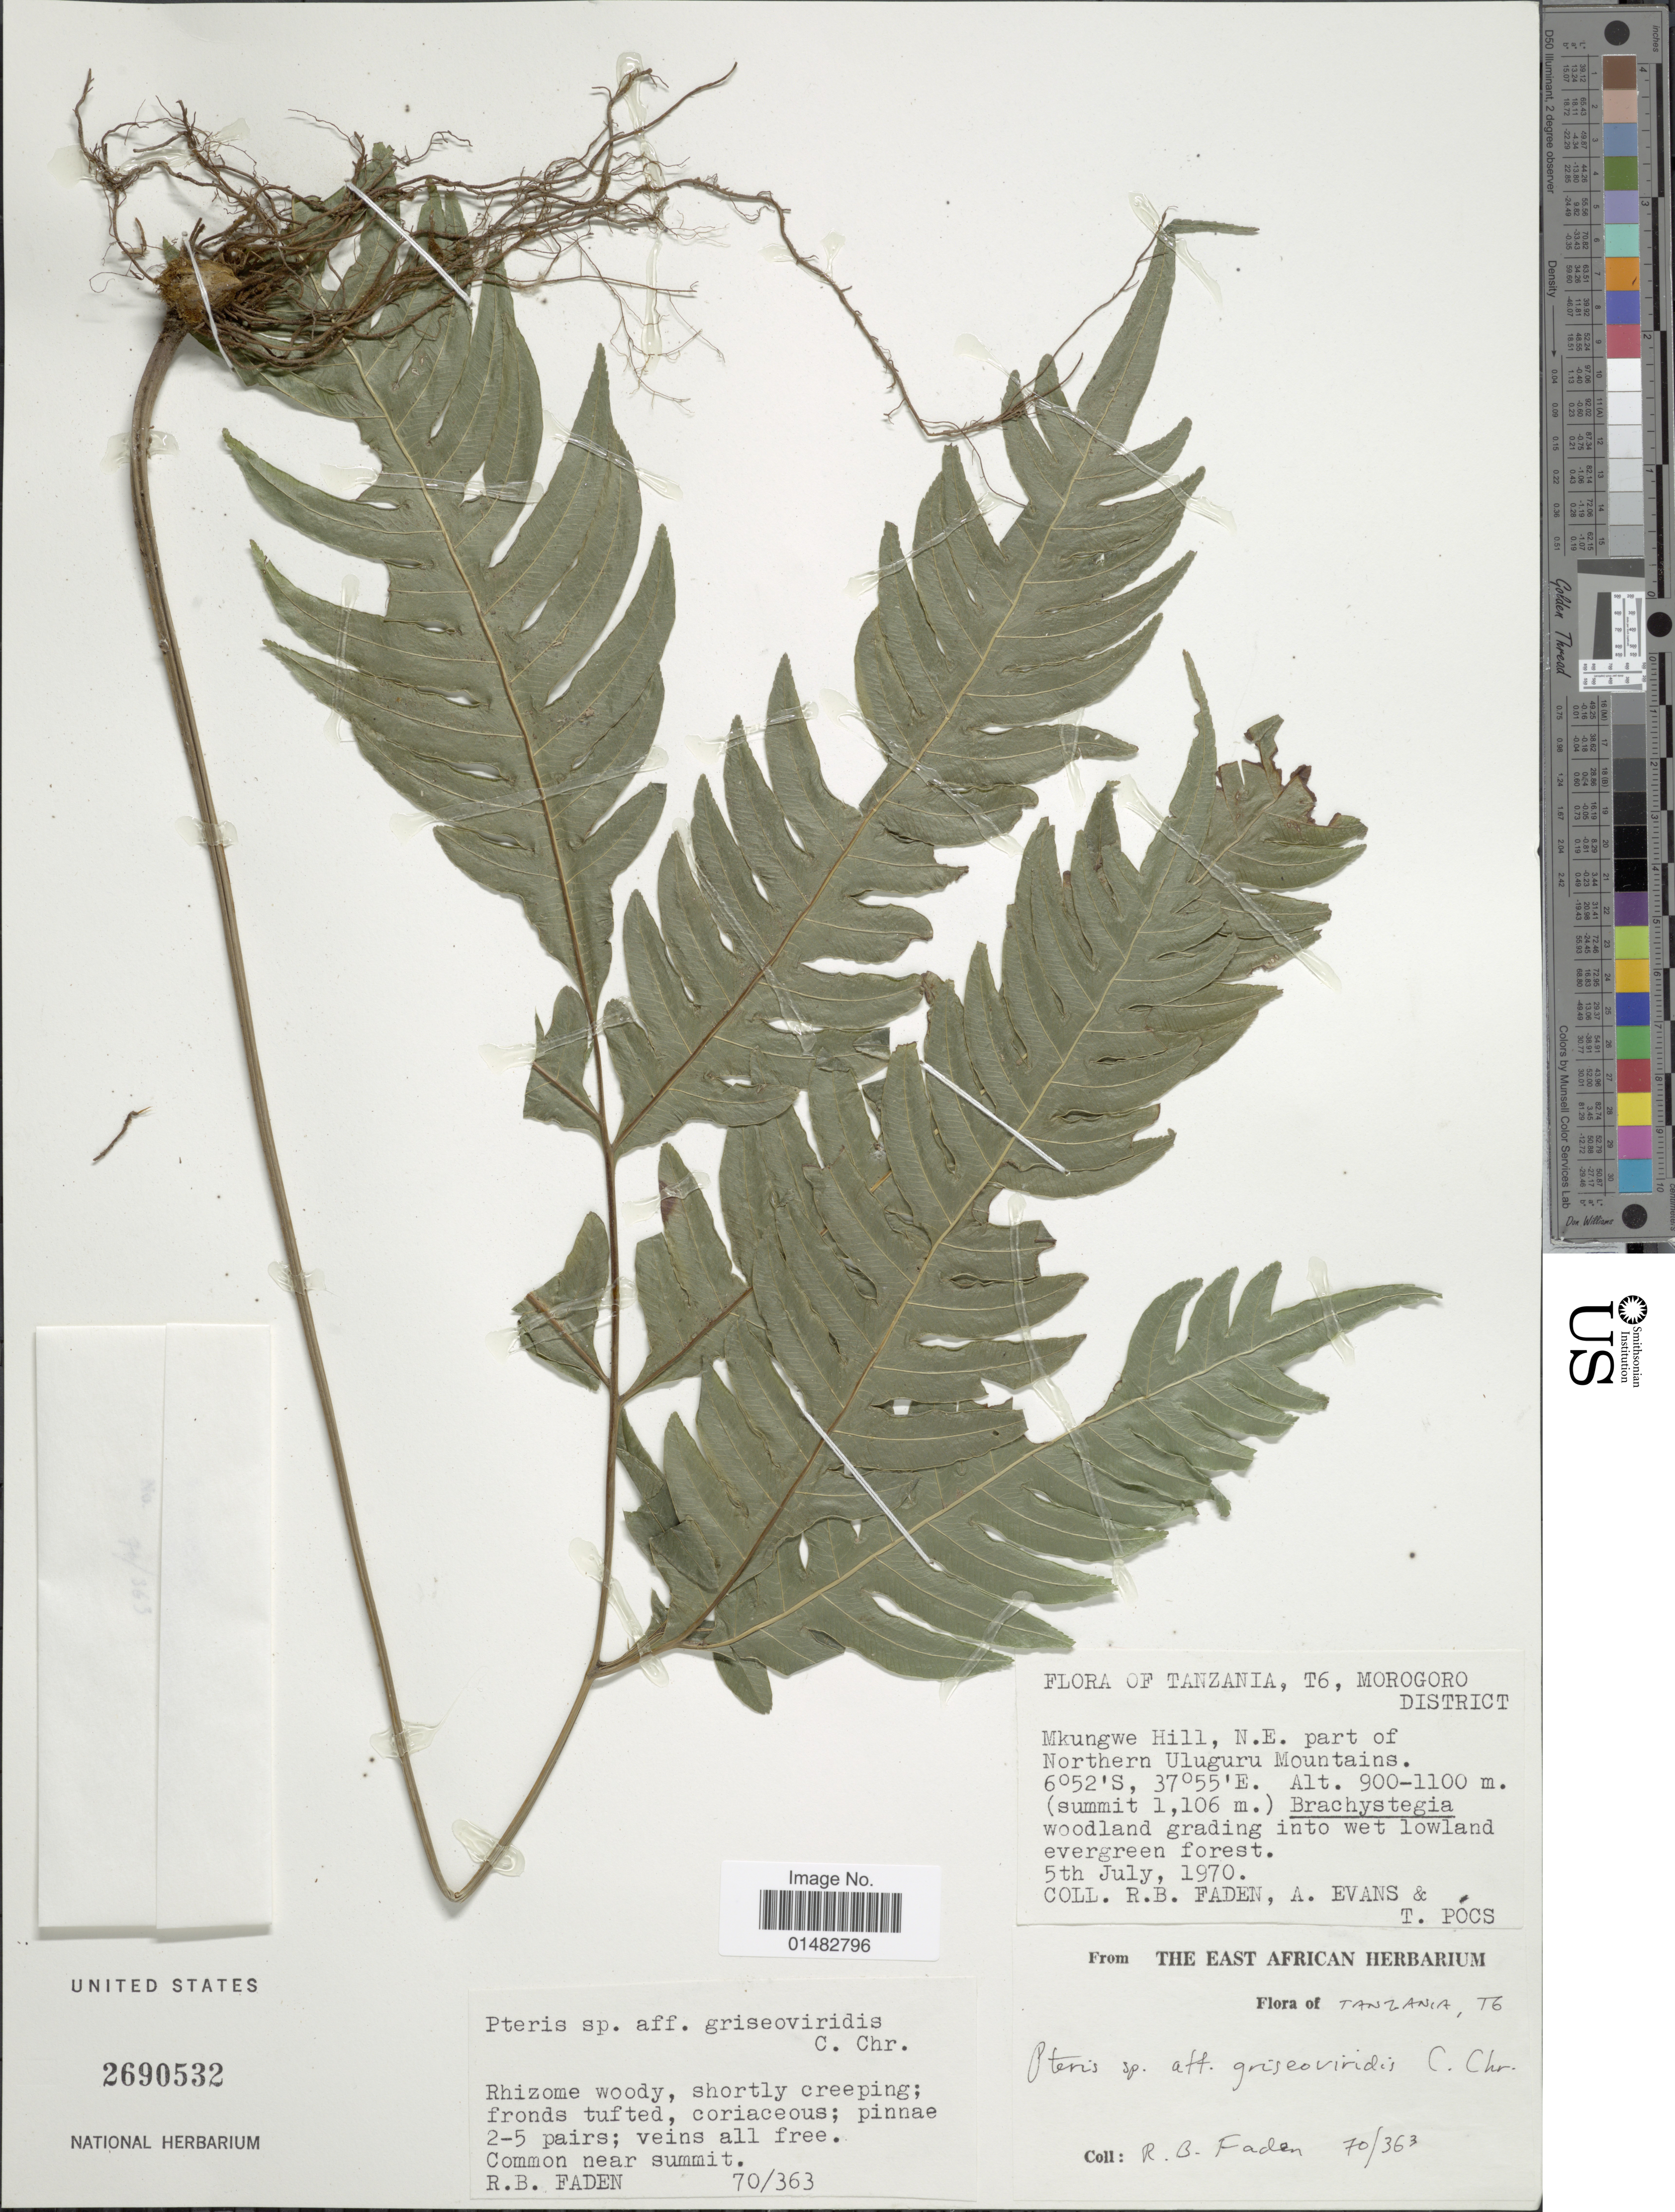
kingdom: Plantae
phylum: Tracheophyta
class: Polypodiopsida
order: Polypodiales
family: Pteridaceae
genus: Pteris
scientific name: Pteris dentata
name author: Forssk.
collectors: R. B. Faden, A. Evans & T. Pocs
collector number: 70/363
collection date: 1970-07-05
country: Tanzania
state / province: Morogoro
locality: Tanzania, T6, Morogoro District, Mkungwe Hill, N.E. part f Northern Uluguru Mountains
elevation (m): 900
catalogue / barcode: US 2690532